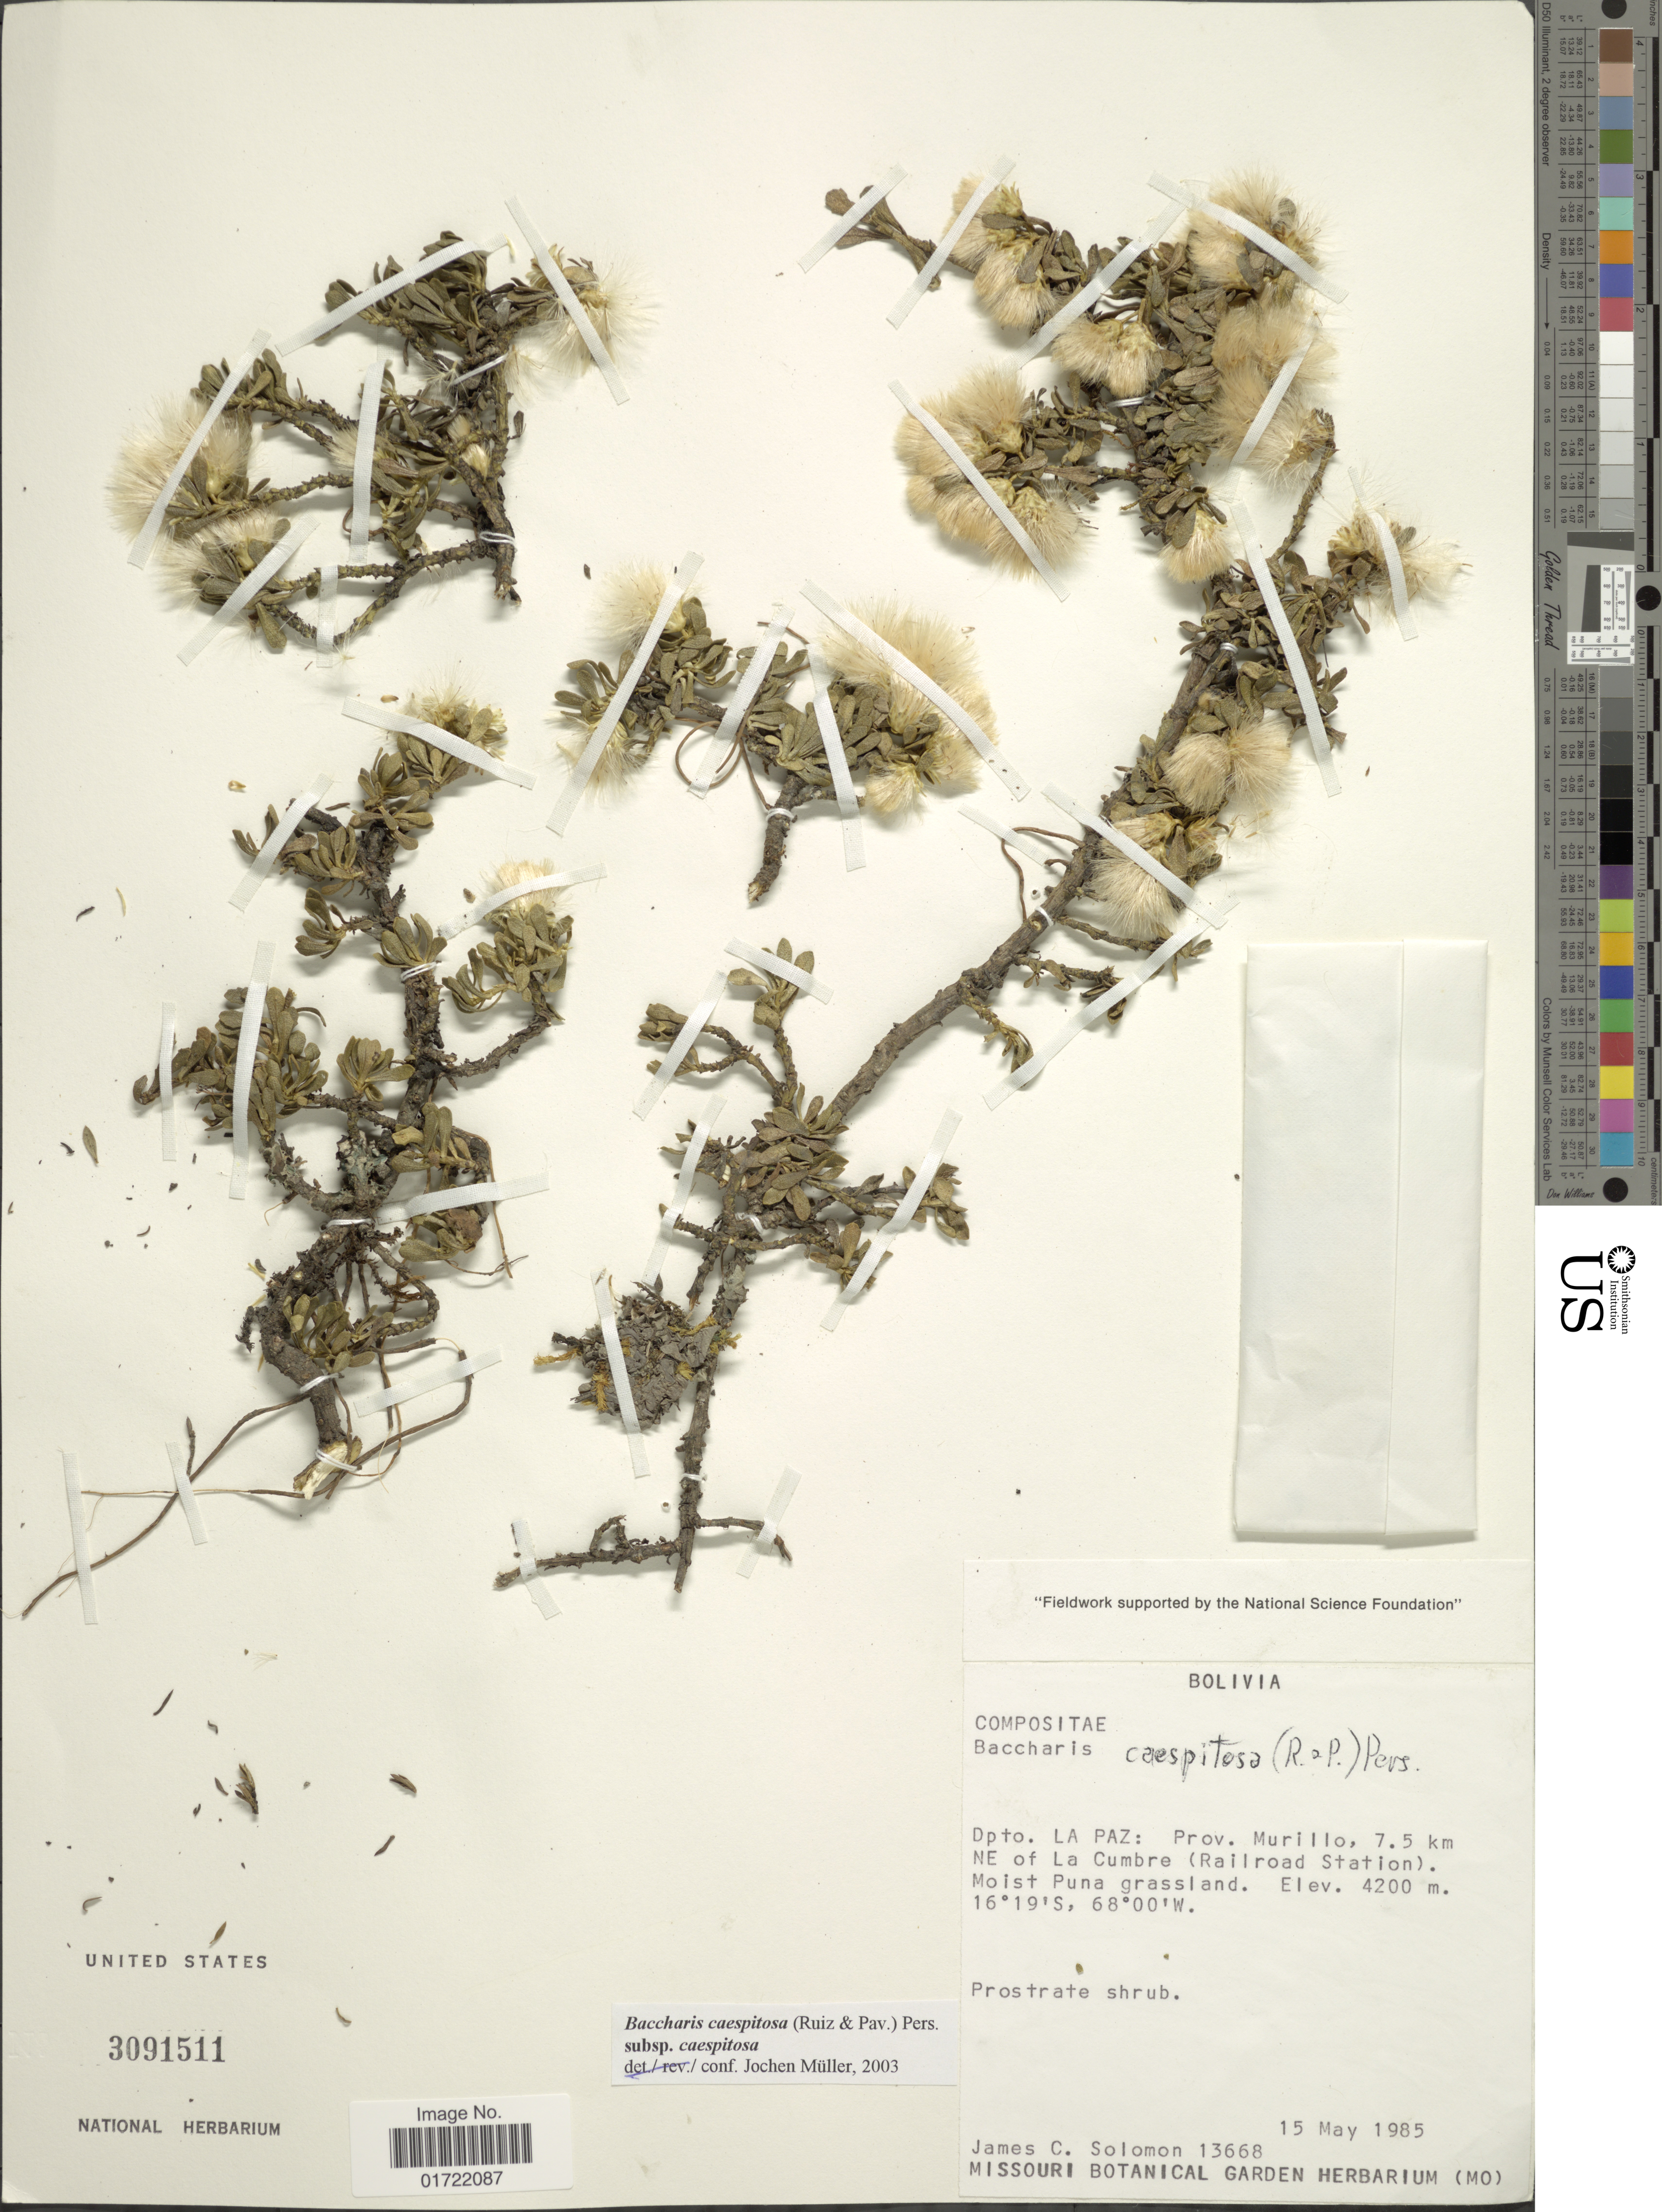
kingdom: Plantae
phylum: Tracheophyta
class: Magnoliopsida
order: Asterales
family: Asteraceae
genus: Baccharis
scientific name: Baccharis caespitosa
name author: (Ruiz & Pav.) Pers.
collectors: J. C. Solomon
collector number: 13668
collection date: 1985-05-15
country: Bolivia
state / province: La Paz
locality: Dpto. La Paz; Prov. Murillo, 7.5 km NE of La Cumbre (Railroad Station)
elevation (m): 4200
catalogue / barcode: US 3091511